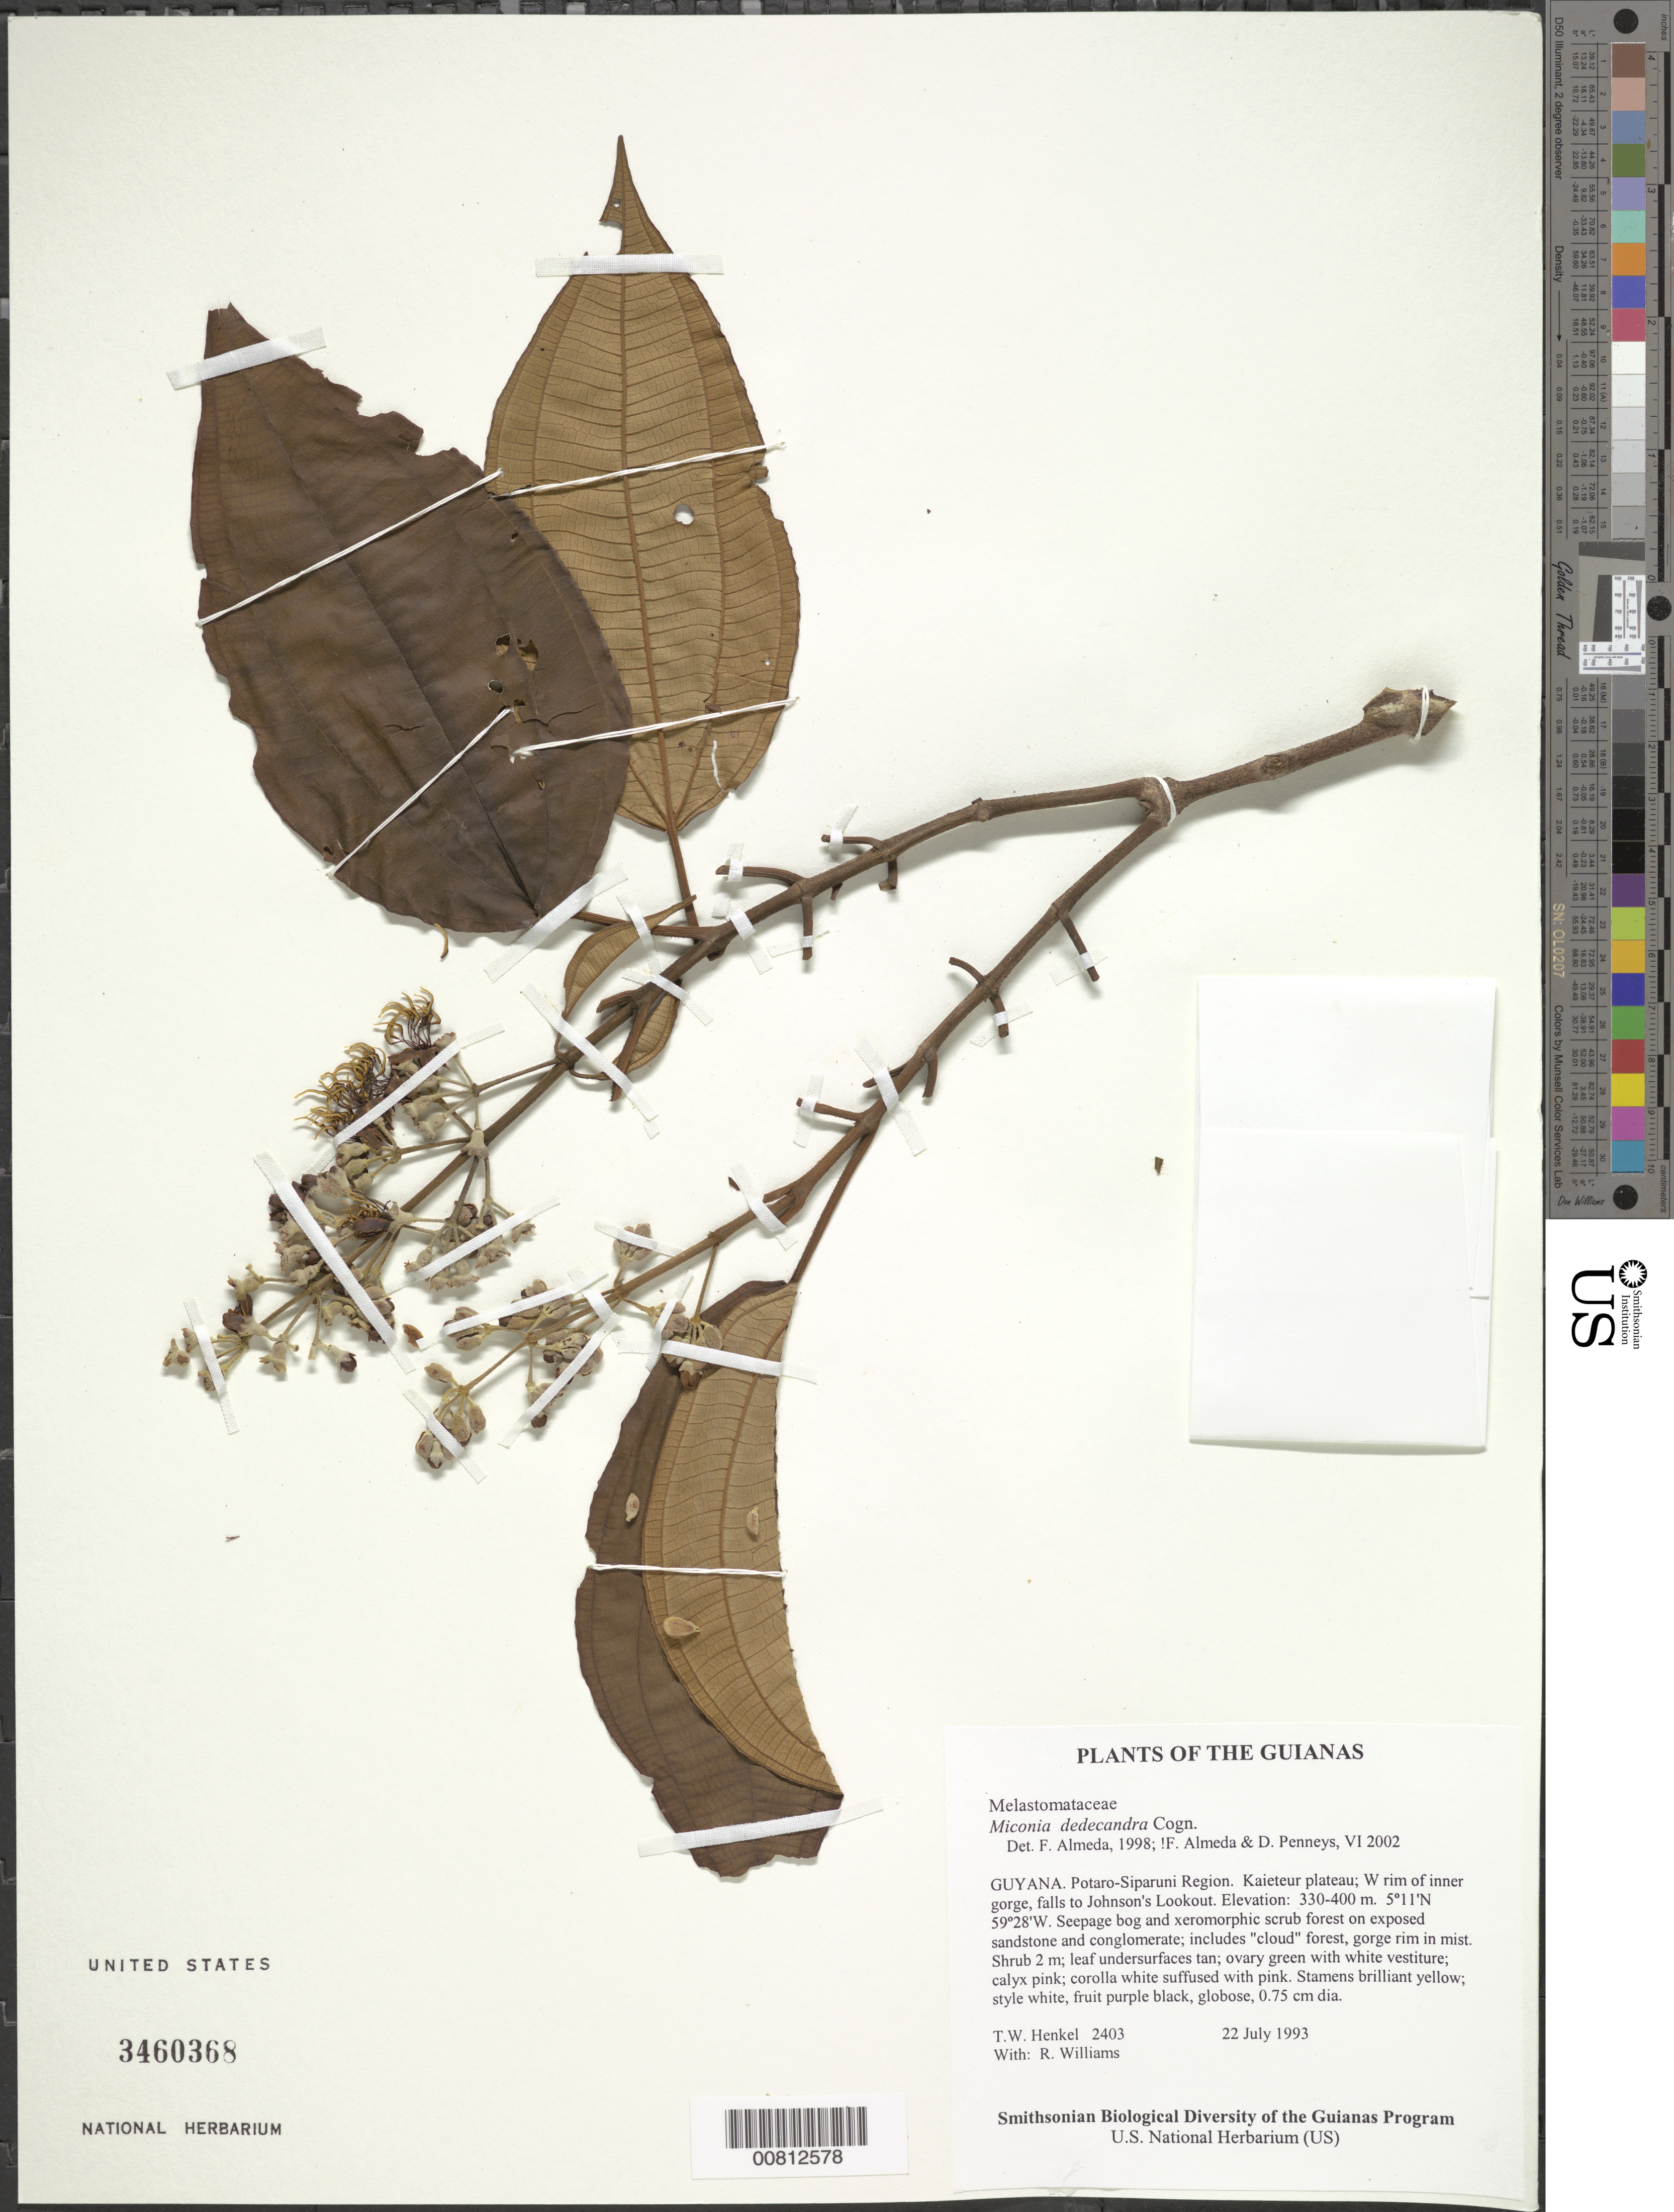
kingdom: Plantae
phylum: Tracheophyta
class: Magnoliopsida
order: Myrtales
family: Melastomataceae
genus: Miconia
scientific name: Miconia dodecandra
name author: Cogn.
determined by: Almeda, F.; Penneys, D. S.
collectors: T. Henkel & R. Williams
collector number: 2403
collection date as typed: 22 July 1993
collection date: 1993-07-22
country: Guyana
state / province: Potaro-Siparuni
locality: Kaieteur plateau; W rim of inner gorge, falls to Johnson's Lookout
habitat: Seepage bog and xeromorphic scrub forest on exposed sandstone and conglomerate; includes "cloud" forest, gorge rim in mist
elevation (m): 330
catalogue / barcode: US 3460368